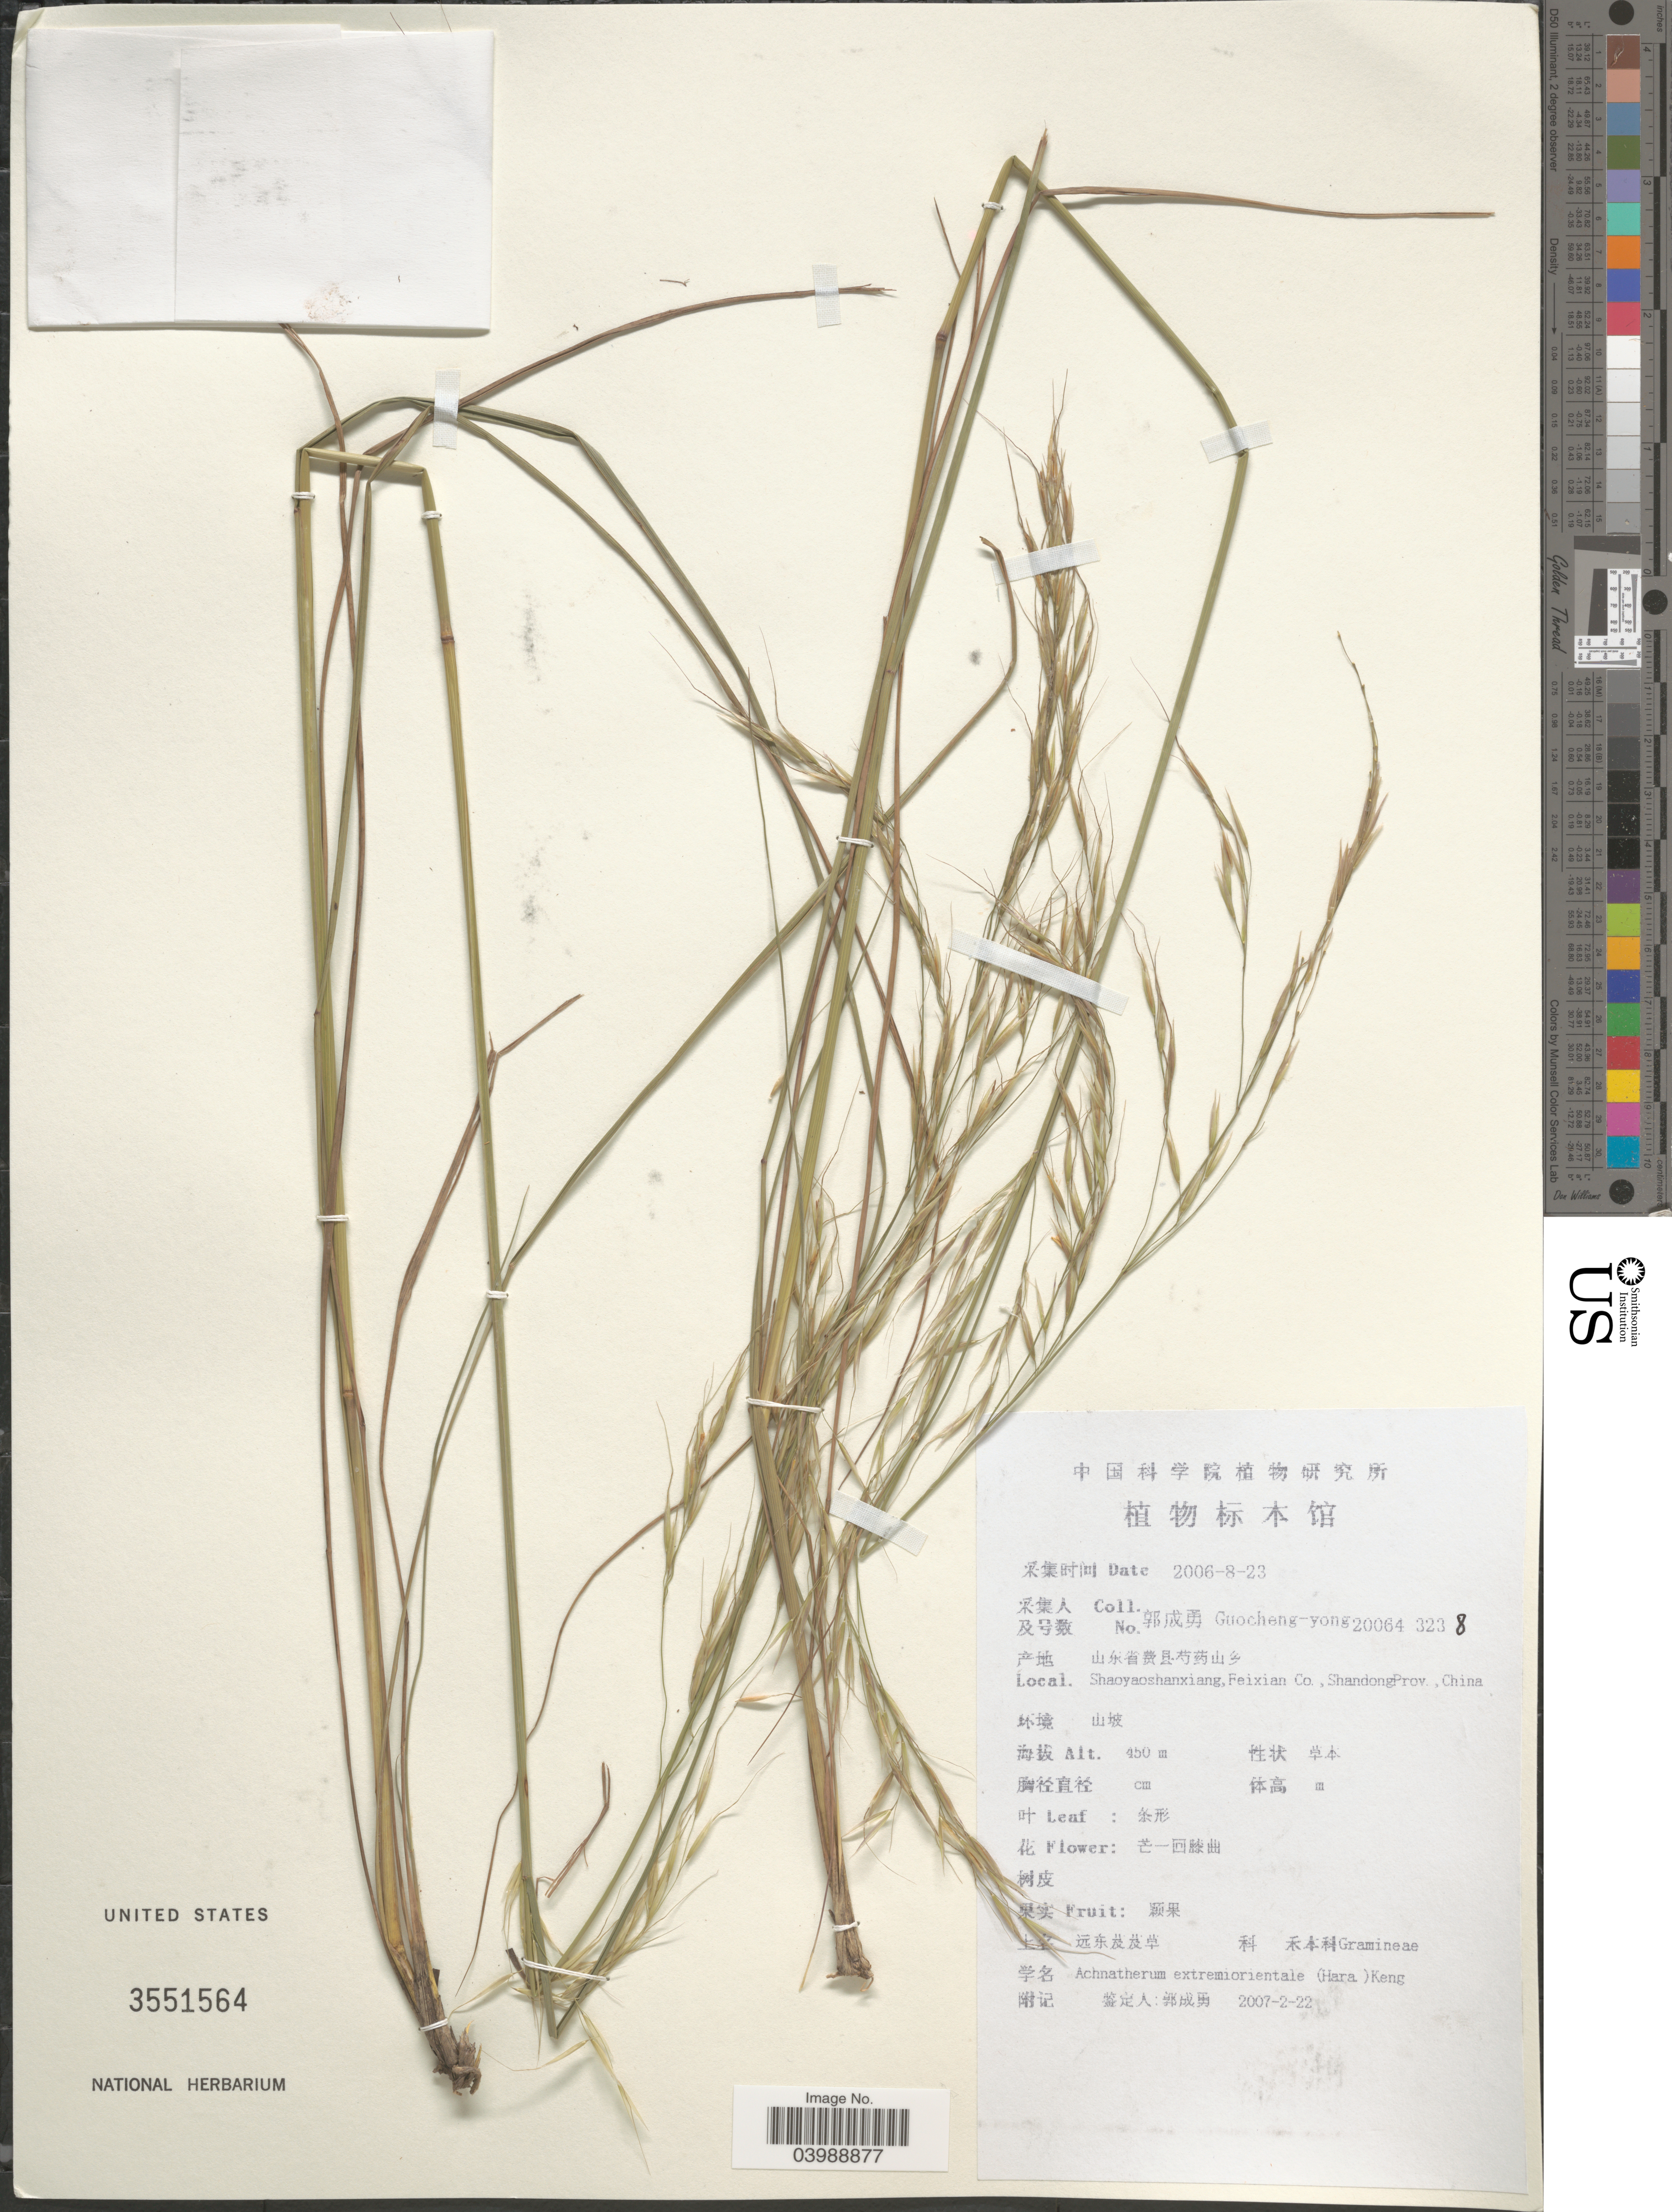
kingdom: Plantae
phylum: Tracheophyta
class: Liliopsida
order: Poales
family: Poaceae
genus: Achnatherum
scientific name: Achnatherum pekinense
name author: (Hance) Ohwi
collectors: Guo cheng-yong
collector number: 20064 323 8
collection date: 2006-08-23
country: China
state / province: Shandong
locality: Shaoyaoshanxiang, Feixian Co.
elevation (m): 450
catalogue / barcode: US 3551564